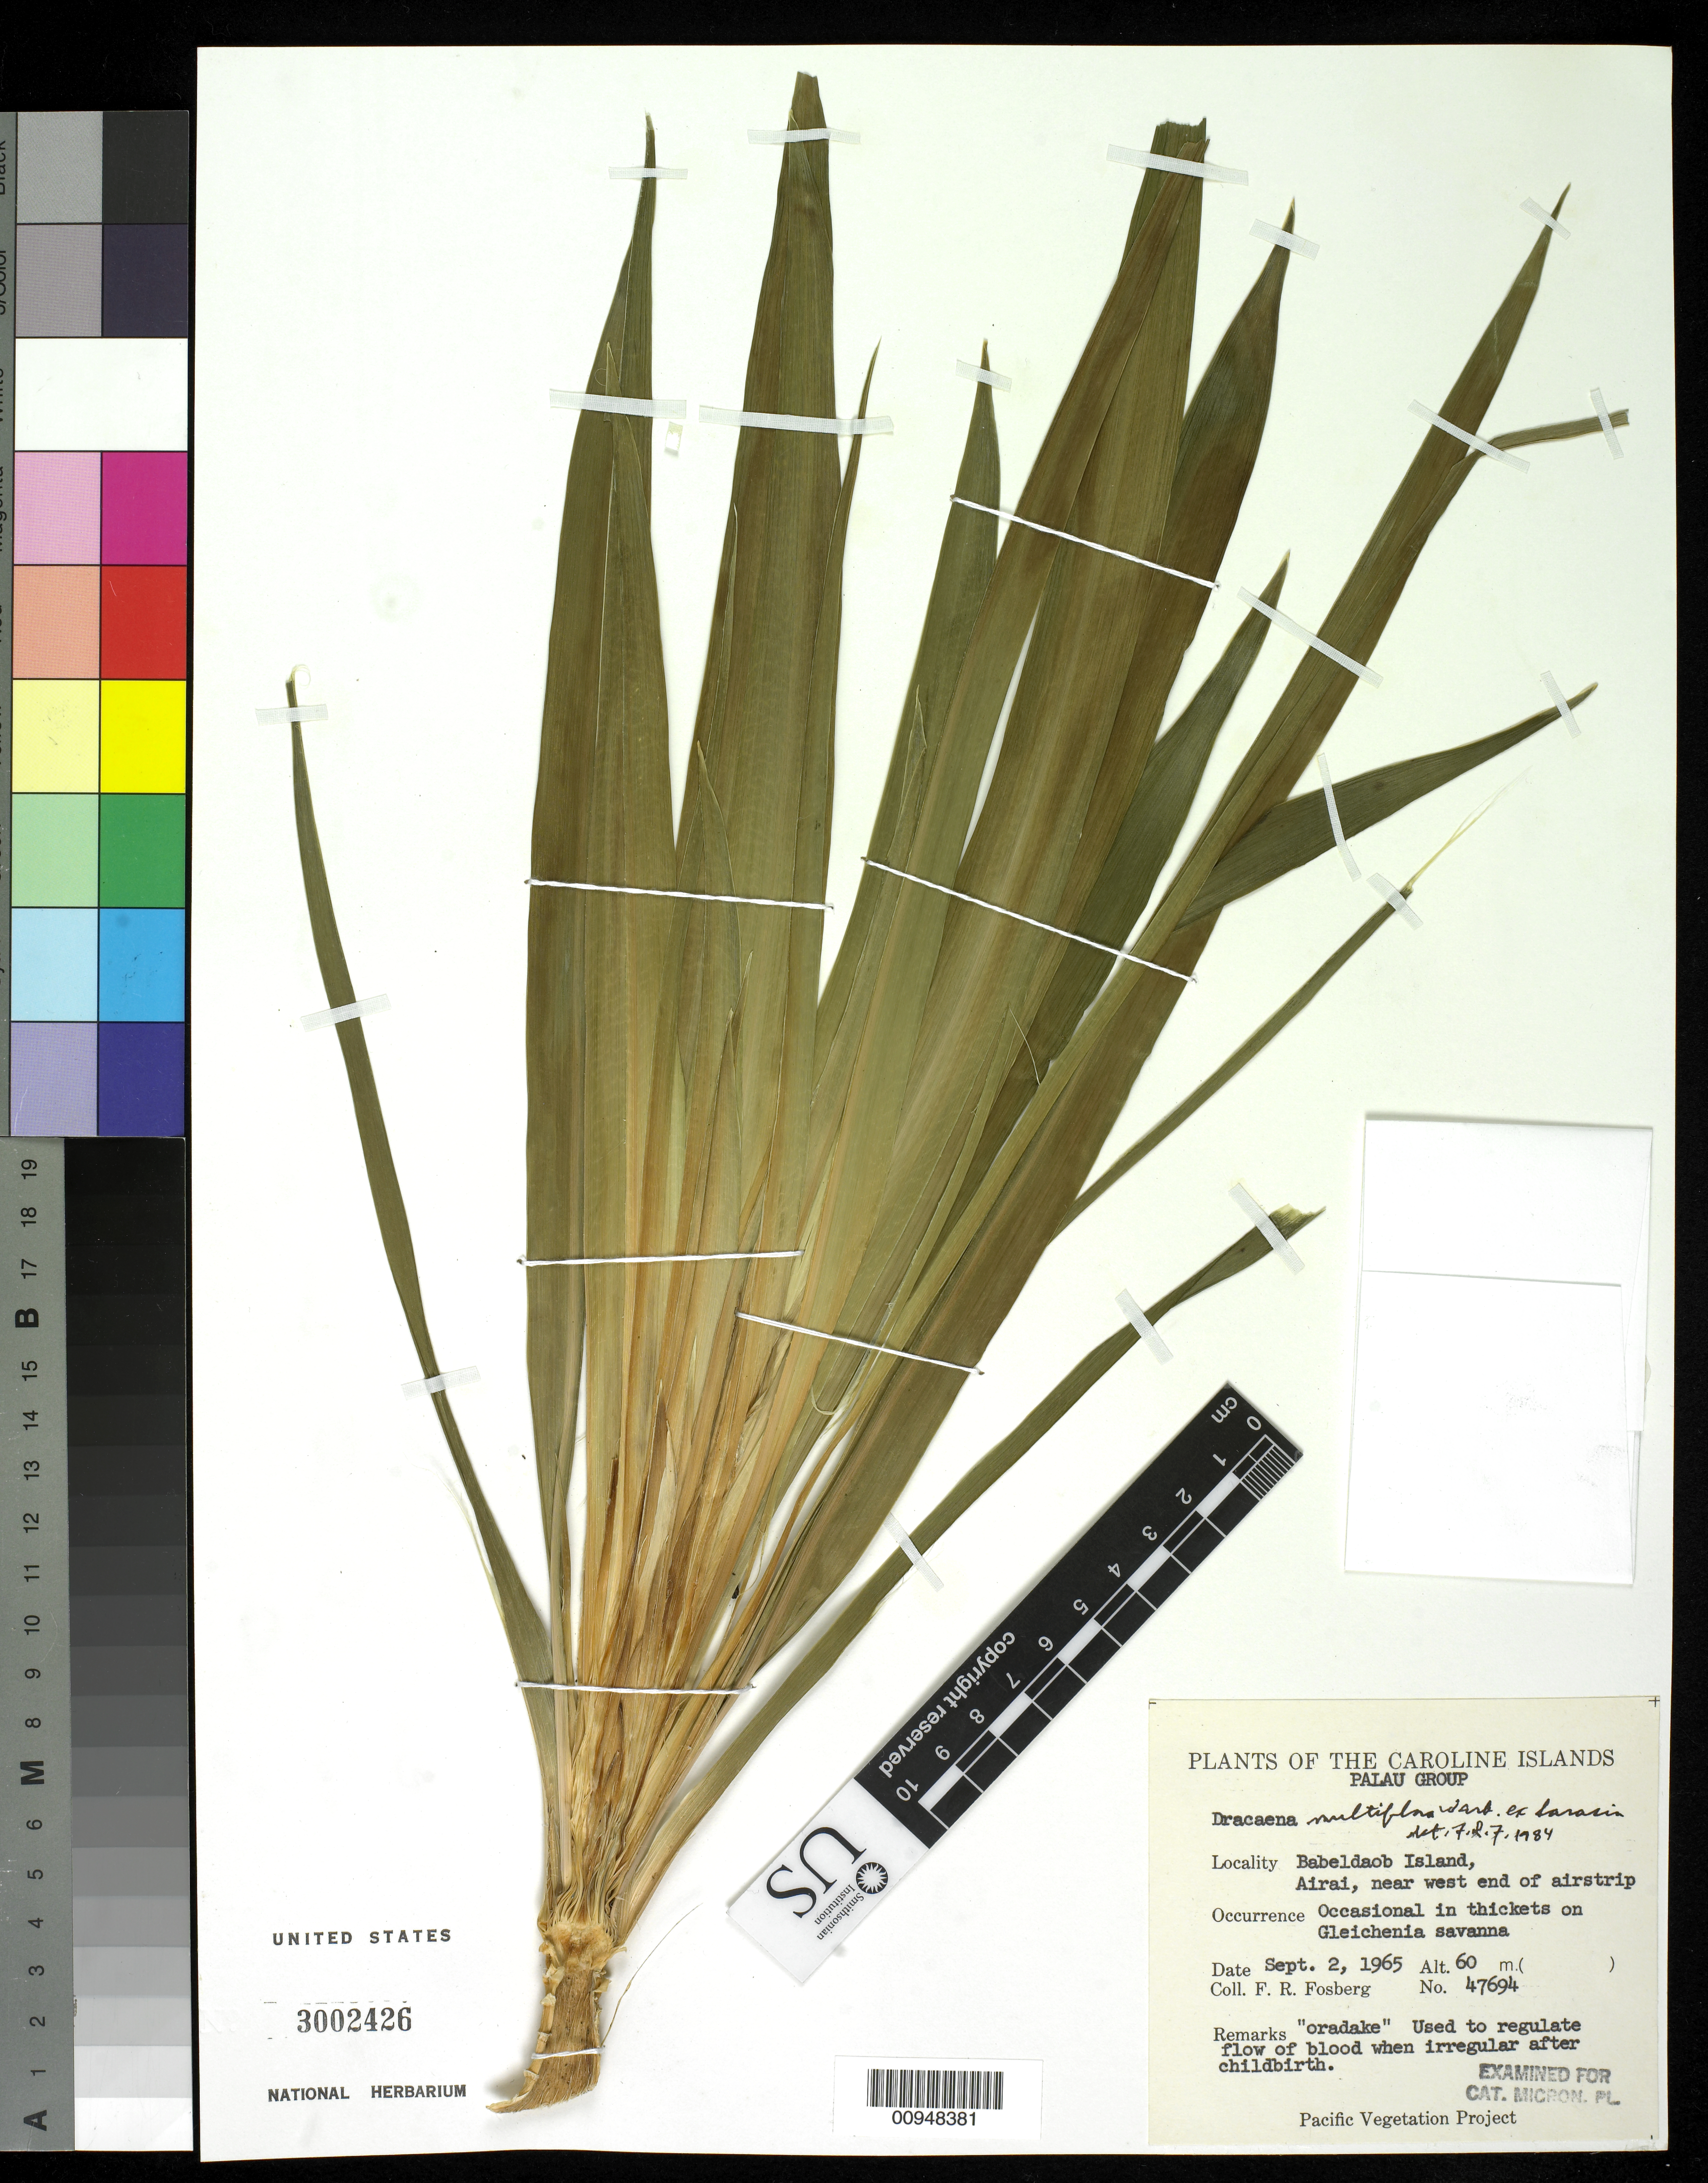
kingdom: Plantae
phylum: Tracheophyta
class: Liliopsida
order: Asparagales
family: Asparagaceae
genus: Dracaena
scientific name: Dracaena multiflora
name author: Warb. ex Sarasin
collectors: F. R. Fosberg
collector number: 47694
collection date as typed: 02 Sep 1965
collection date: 1965-09-02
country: Palau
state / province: Airai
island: Babeldaob [Babelthuap]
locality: Airai, near W end of airstrip.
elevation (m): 60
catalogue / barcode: US 3002426